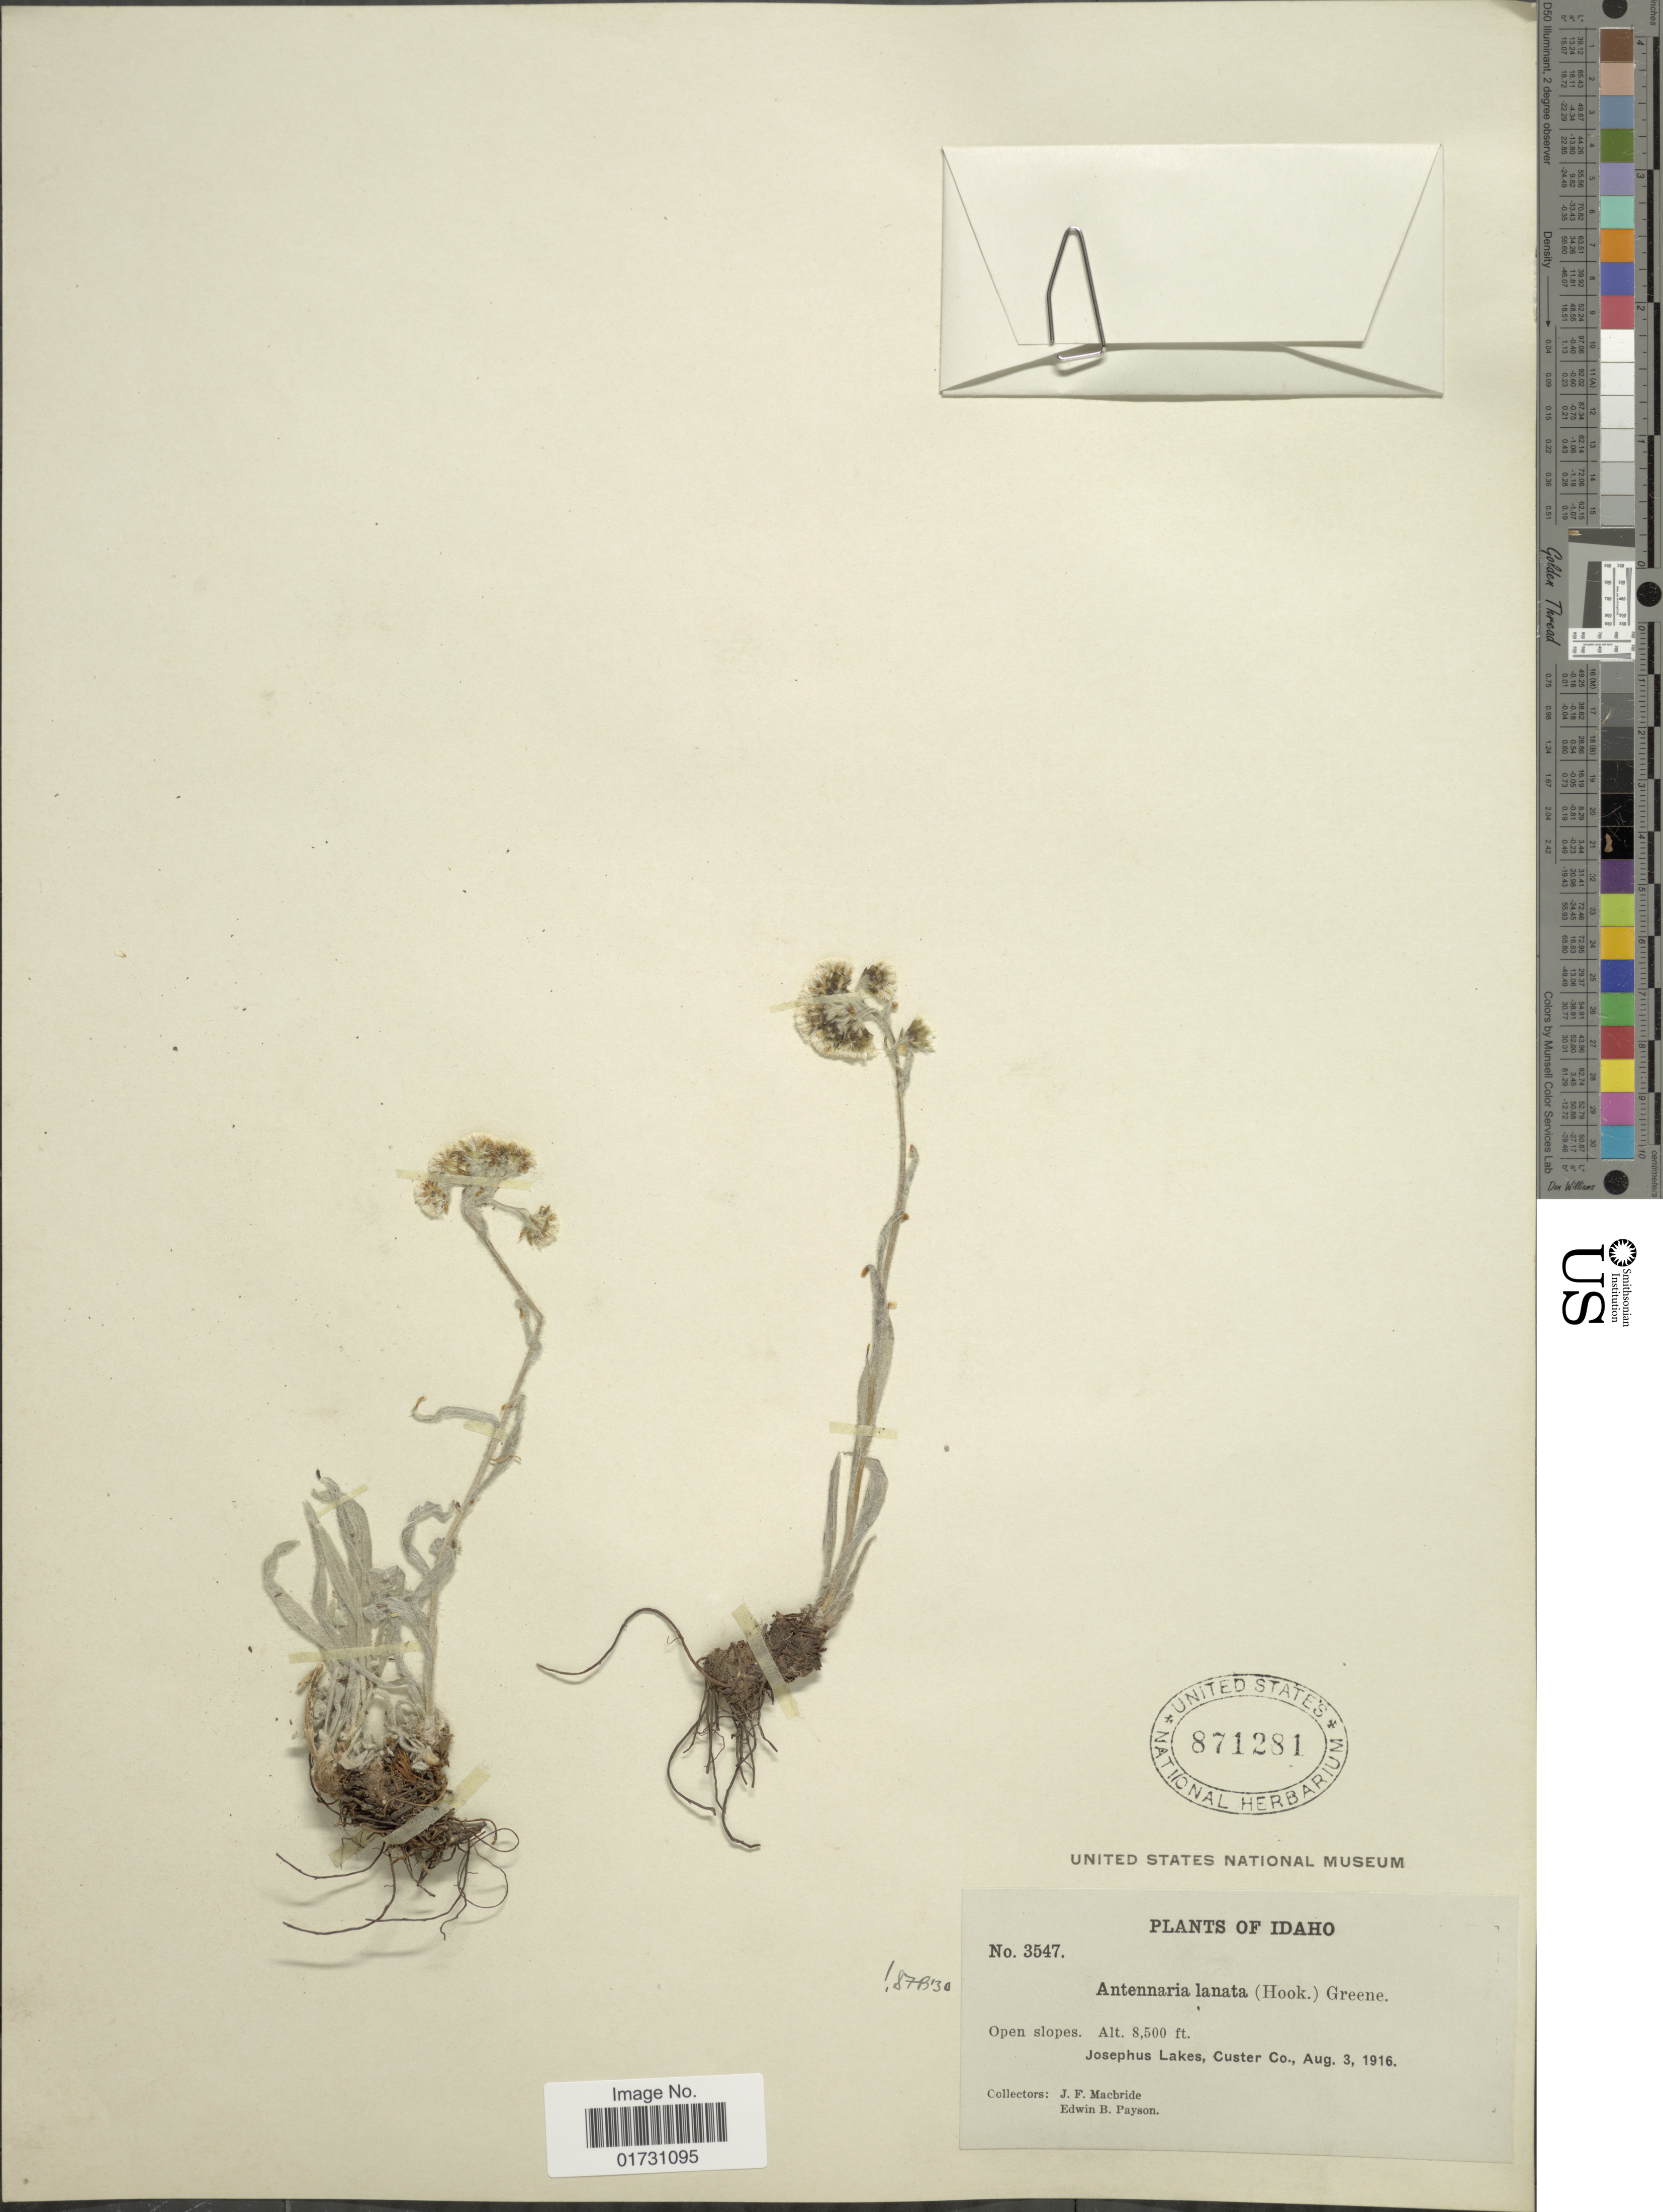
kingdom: Plantae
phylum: Tracheophyta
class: Magnoliopsida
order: Asterales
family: Asteraceae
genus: Antennaria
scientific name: Antennaria lanata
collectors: J. F. Macbride & E. B. Payson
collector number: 3547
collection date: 1916-08-03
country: United States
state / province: Idaho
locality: Josephus Lakes, Custer Co.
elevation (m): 2591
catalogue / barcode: US 871281